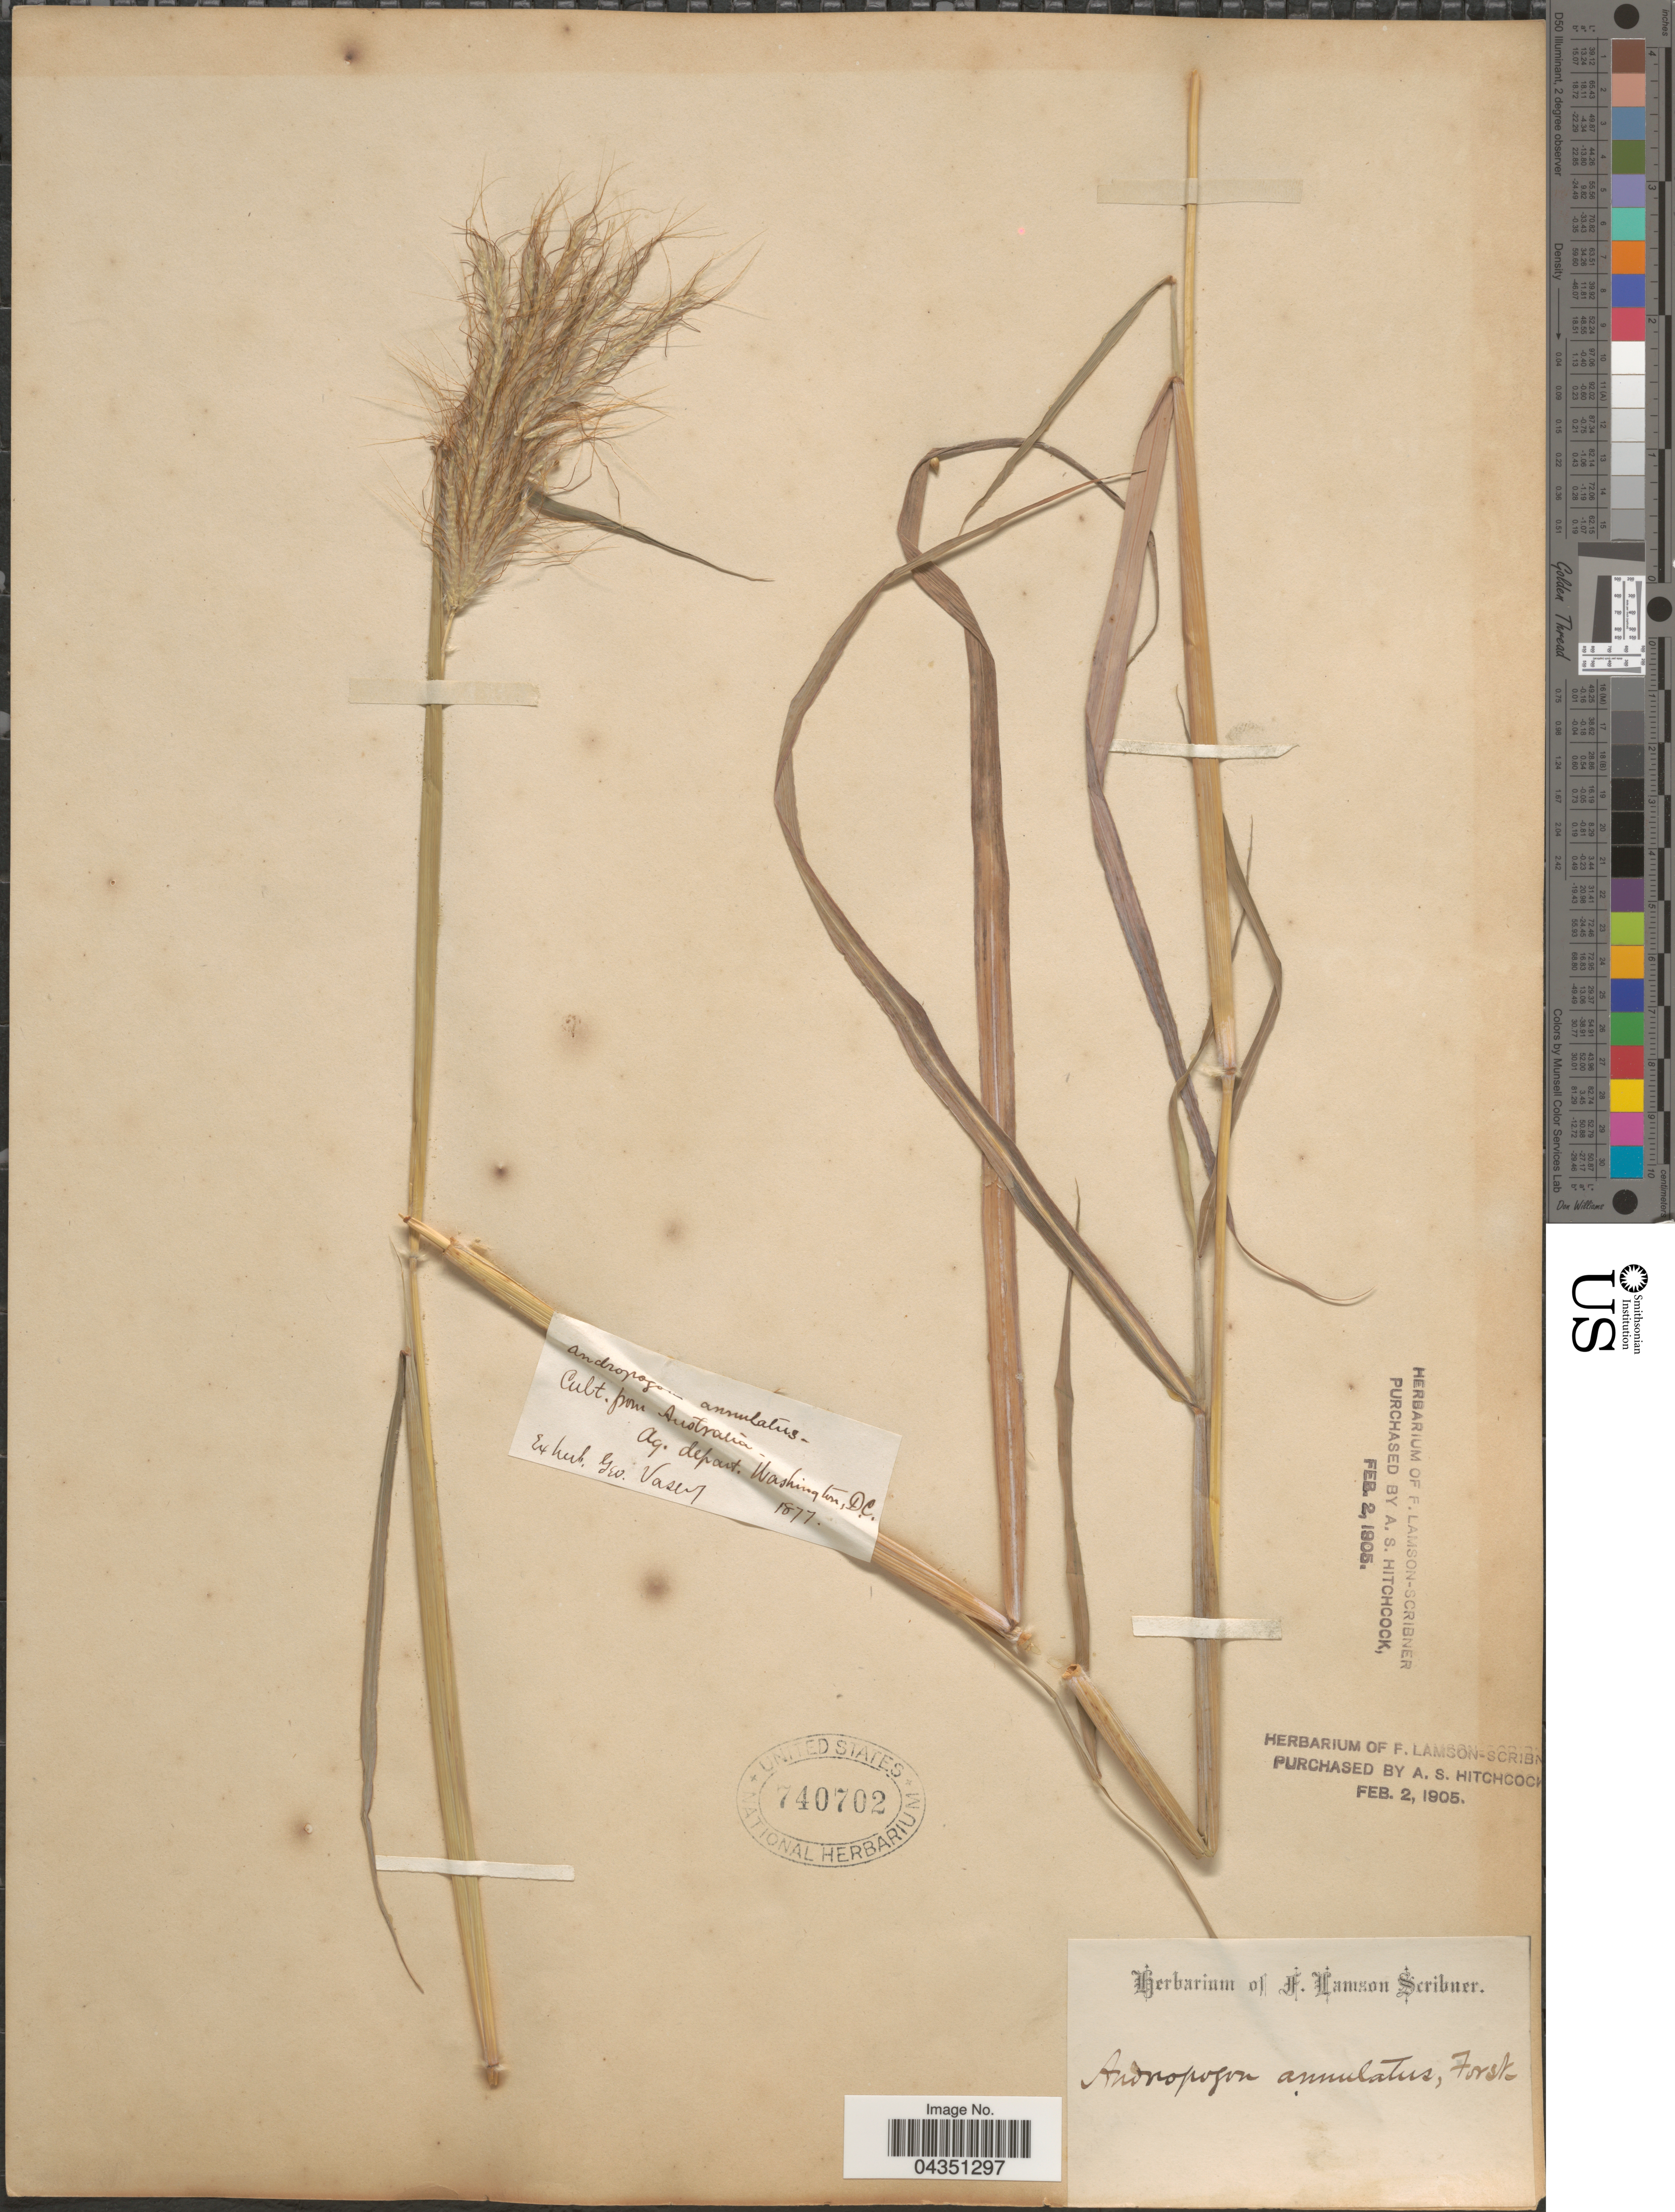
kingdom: Plantae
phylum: Tracheophyta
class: Liliopsida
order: Poales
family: Poaceae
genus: Dichanthium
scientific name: Dichanthium sericeum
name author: (R. Br.) A. Camus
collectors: G. R. Vasey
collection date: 1877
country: United States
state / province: District of Columbia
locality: Ag. depart. Washington DC.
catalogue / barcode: US 740702